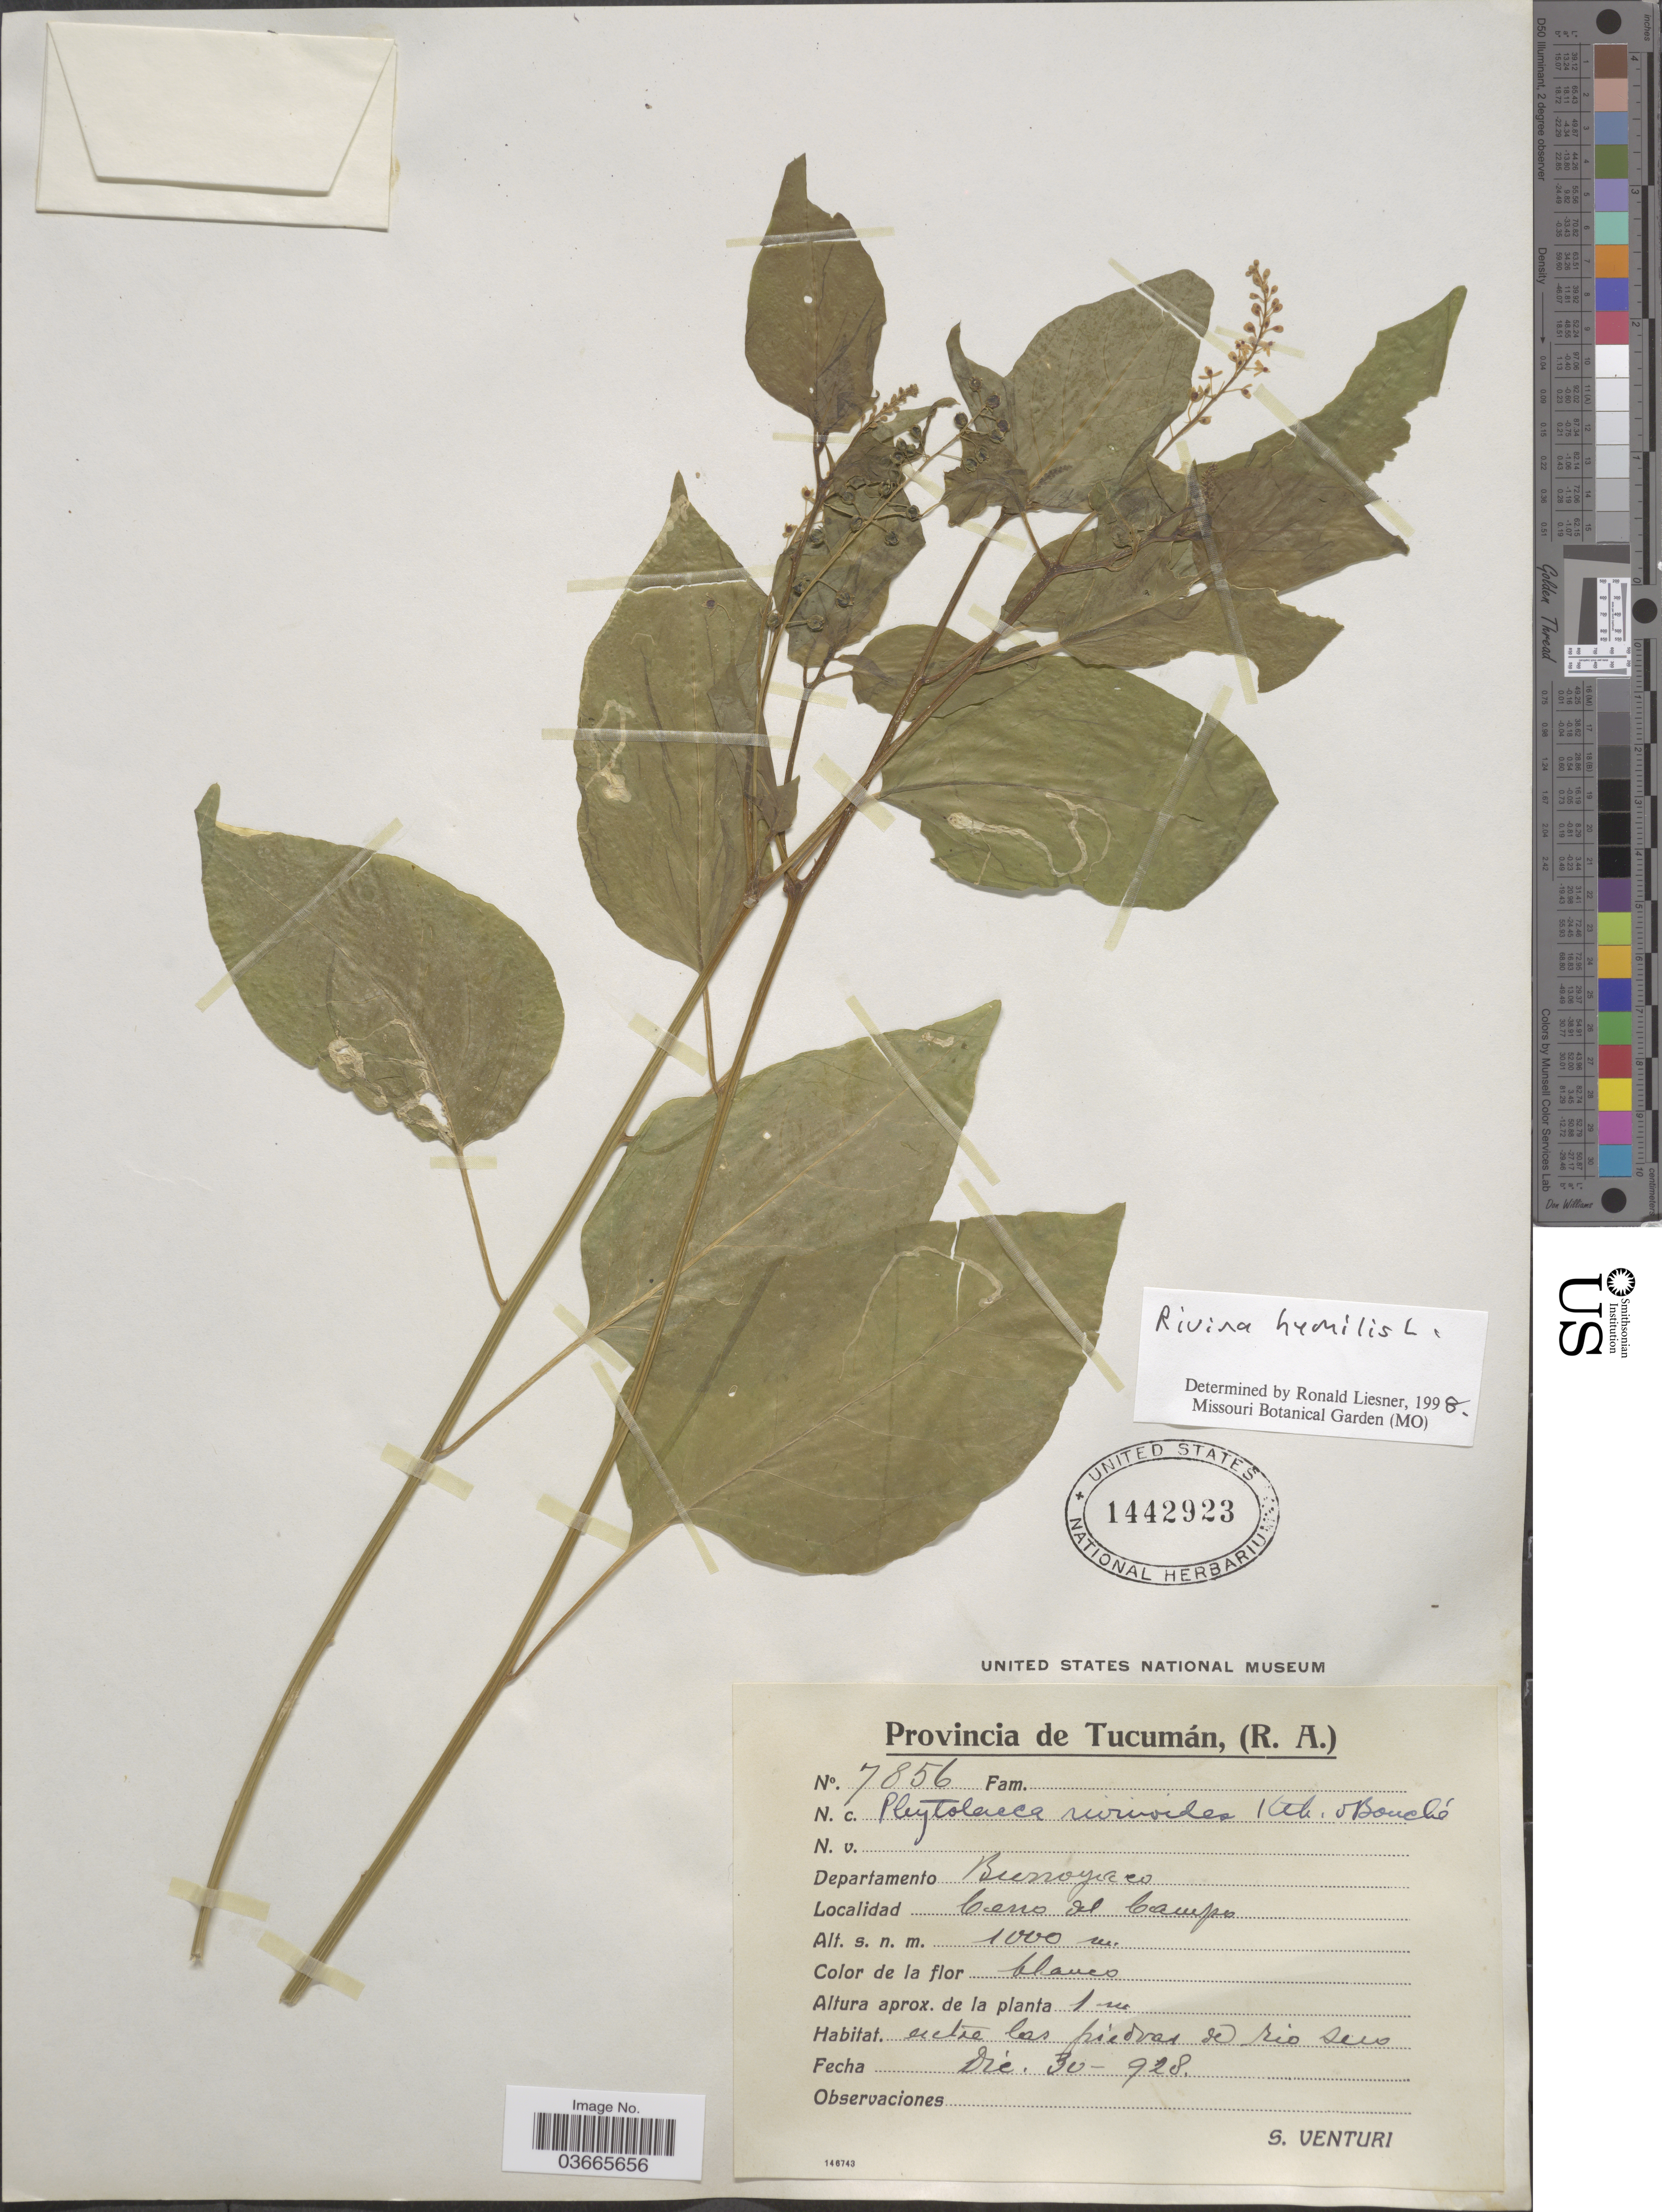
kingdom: Plantae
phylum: Tracheophyta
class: Magnoliopsida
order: Caryophyllales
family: Phytolaccaceae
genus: Rivina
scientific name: Rivina humilis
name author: L.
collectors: S. Venturi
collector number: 7856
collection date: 1928-12-30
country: Argentina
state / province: Tucuman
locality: Departamento Burroyaco. Cerro del Campo. Entre las piedras de rio Seco.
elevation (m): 1000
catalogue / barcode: US 1442923